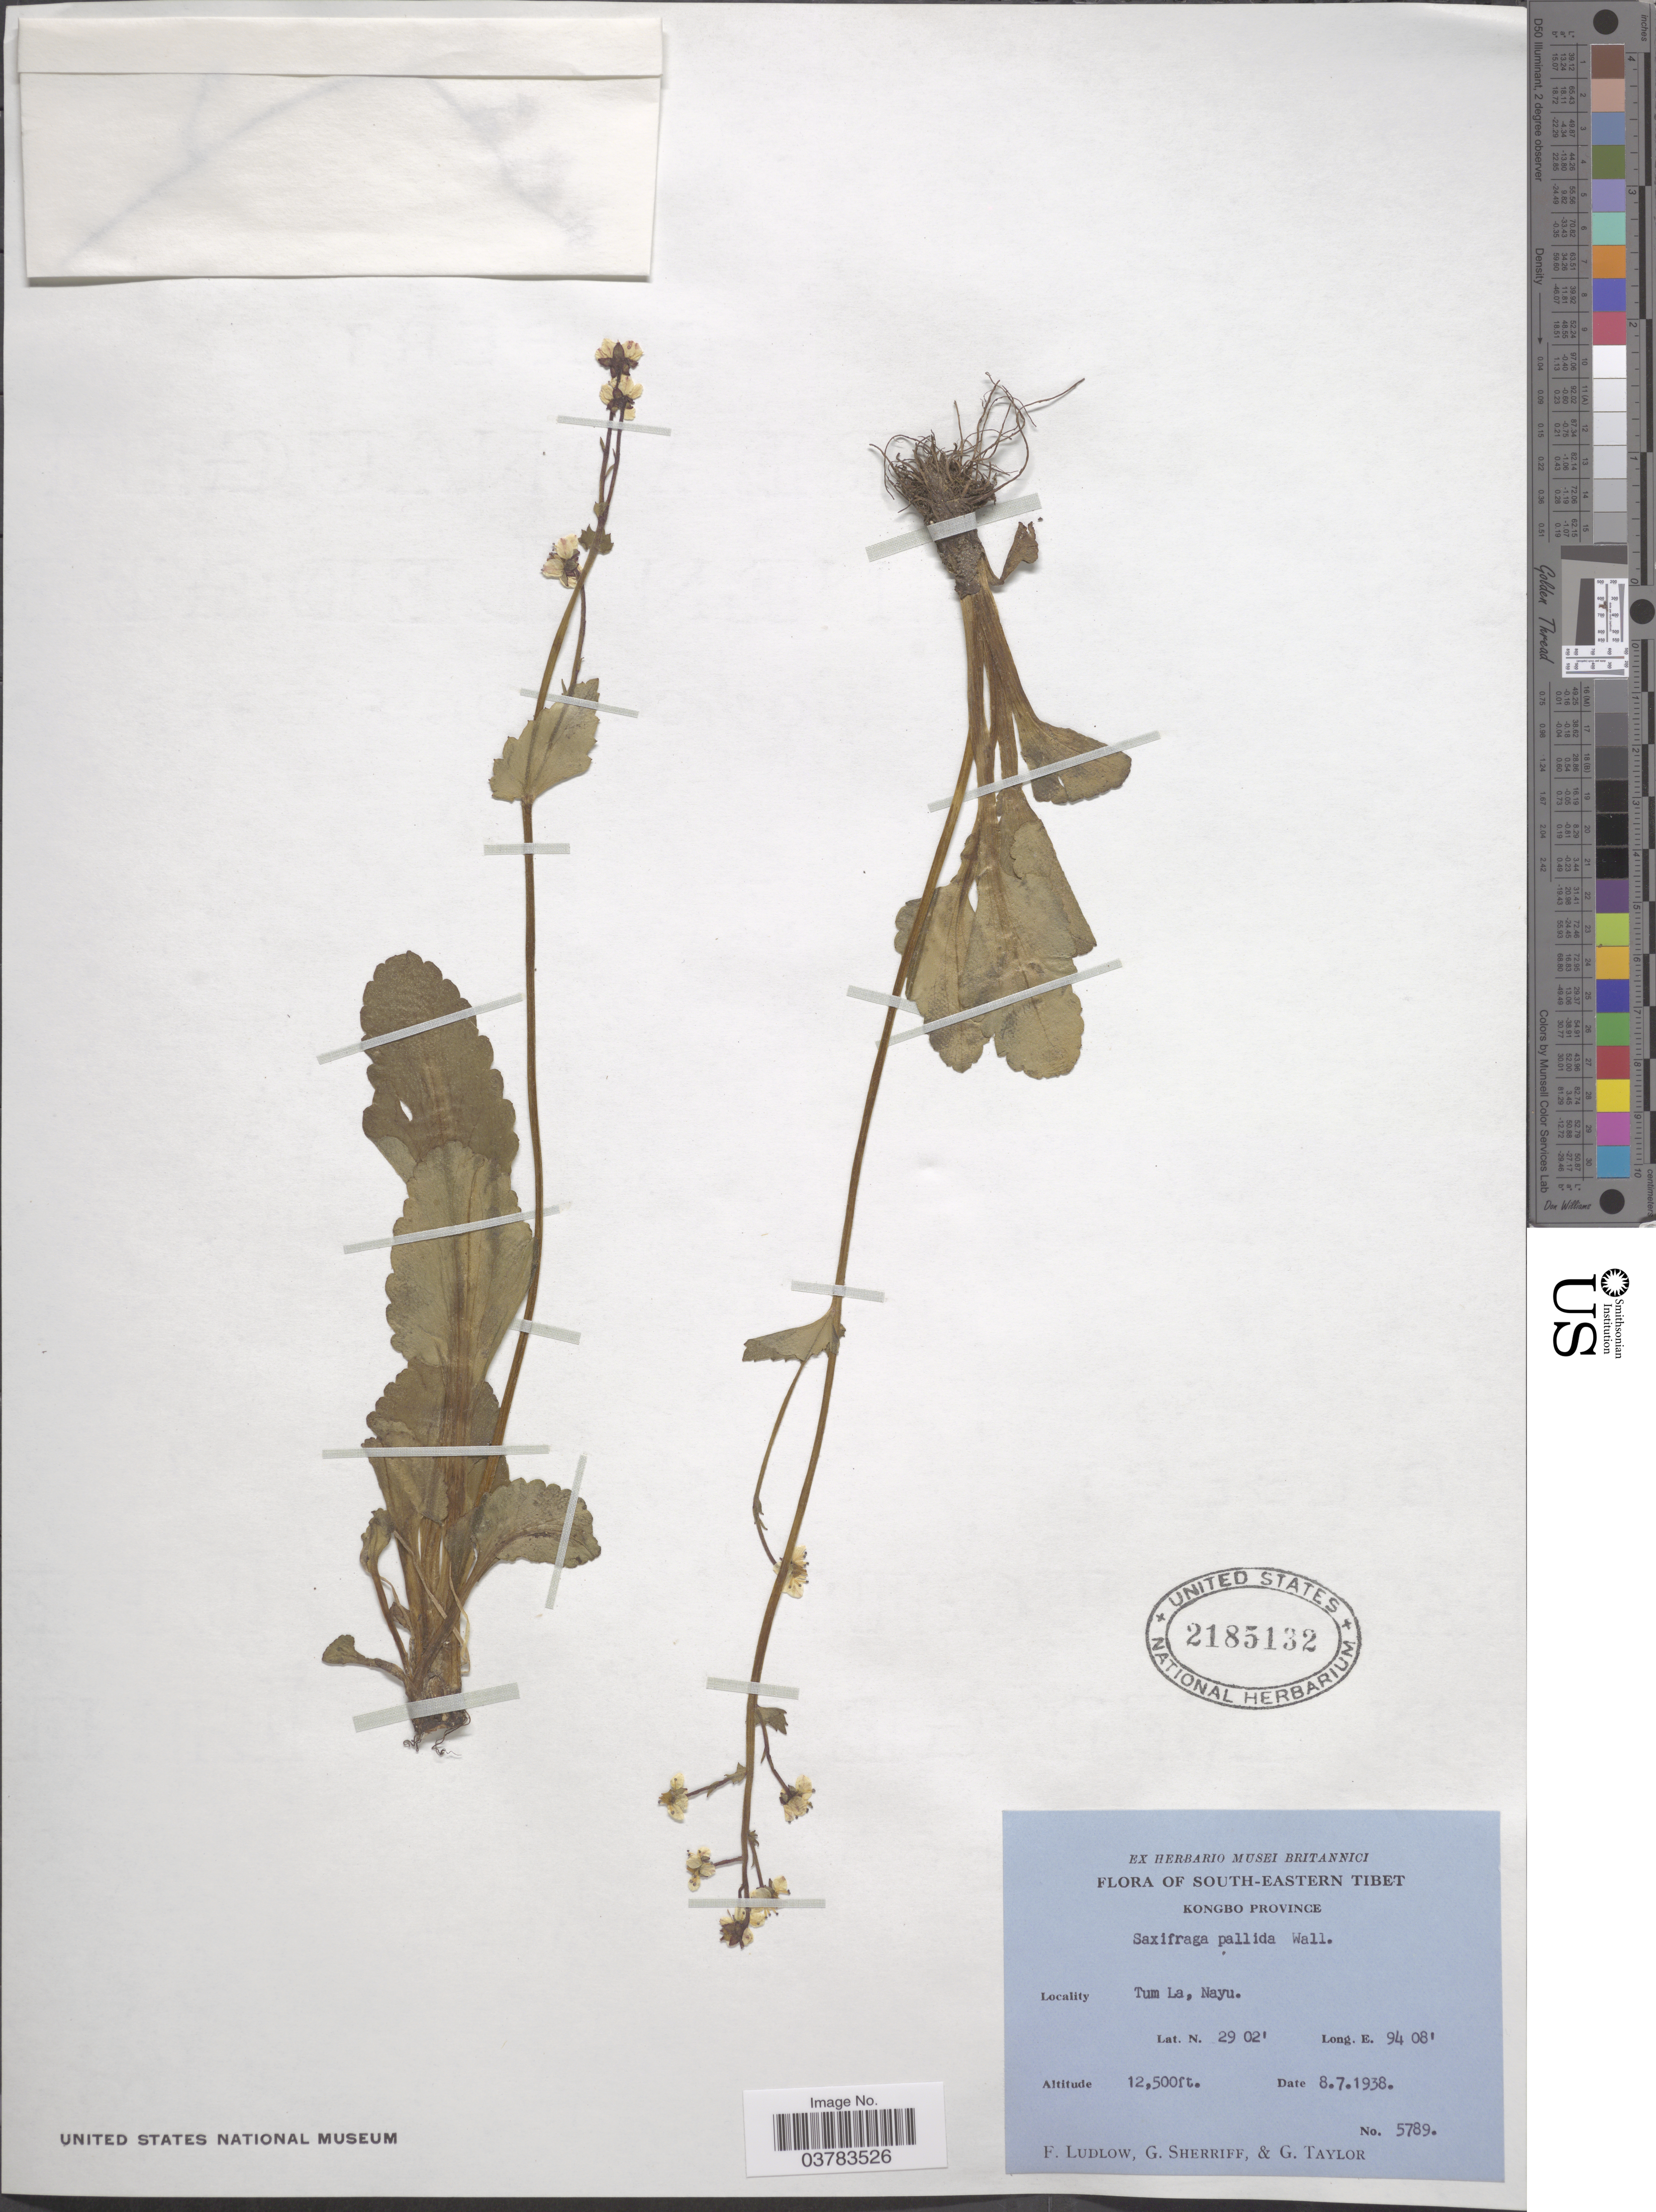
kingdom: Plantae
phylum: Tracheophyta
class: Magnoliopsida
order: Saxifragales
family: Saxifragaceae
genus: Micranthes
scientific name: Micranthes pallida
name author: (Wall. ex Ser.) Losinsk.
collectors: F. Ludlow, G. Sherriff & G. Taylor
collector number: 5789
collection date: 1938-07-08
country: China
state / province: Xizang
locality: South-Eastern Tibet. Kongbo Province. Tum La, Nayu.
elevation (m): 3810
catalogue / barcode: US 2185132